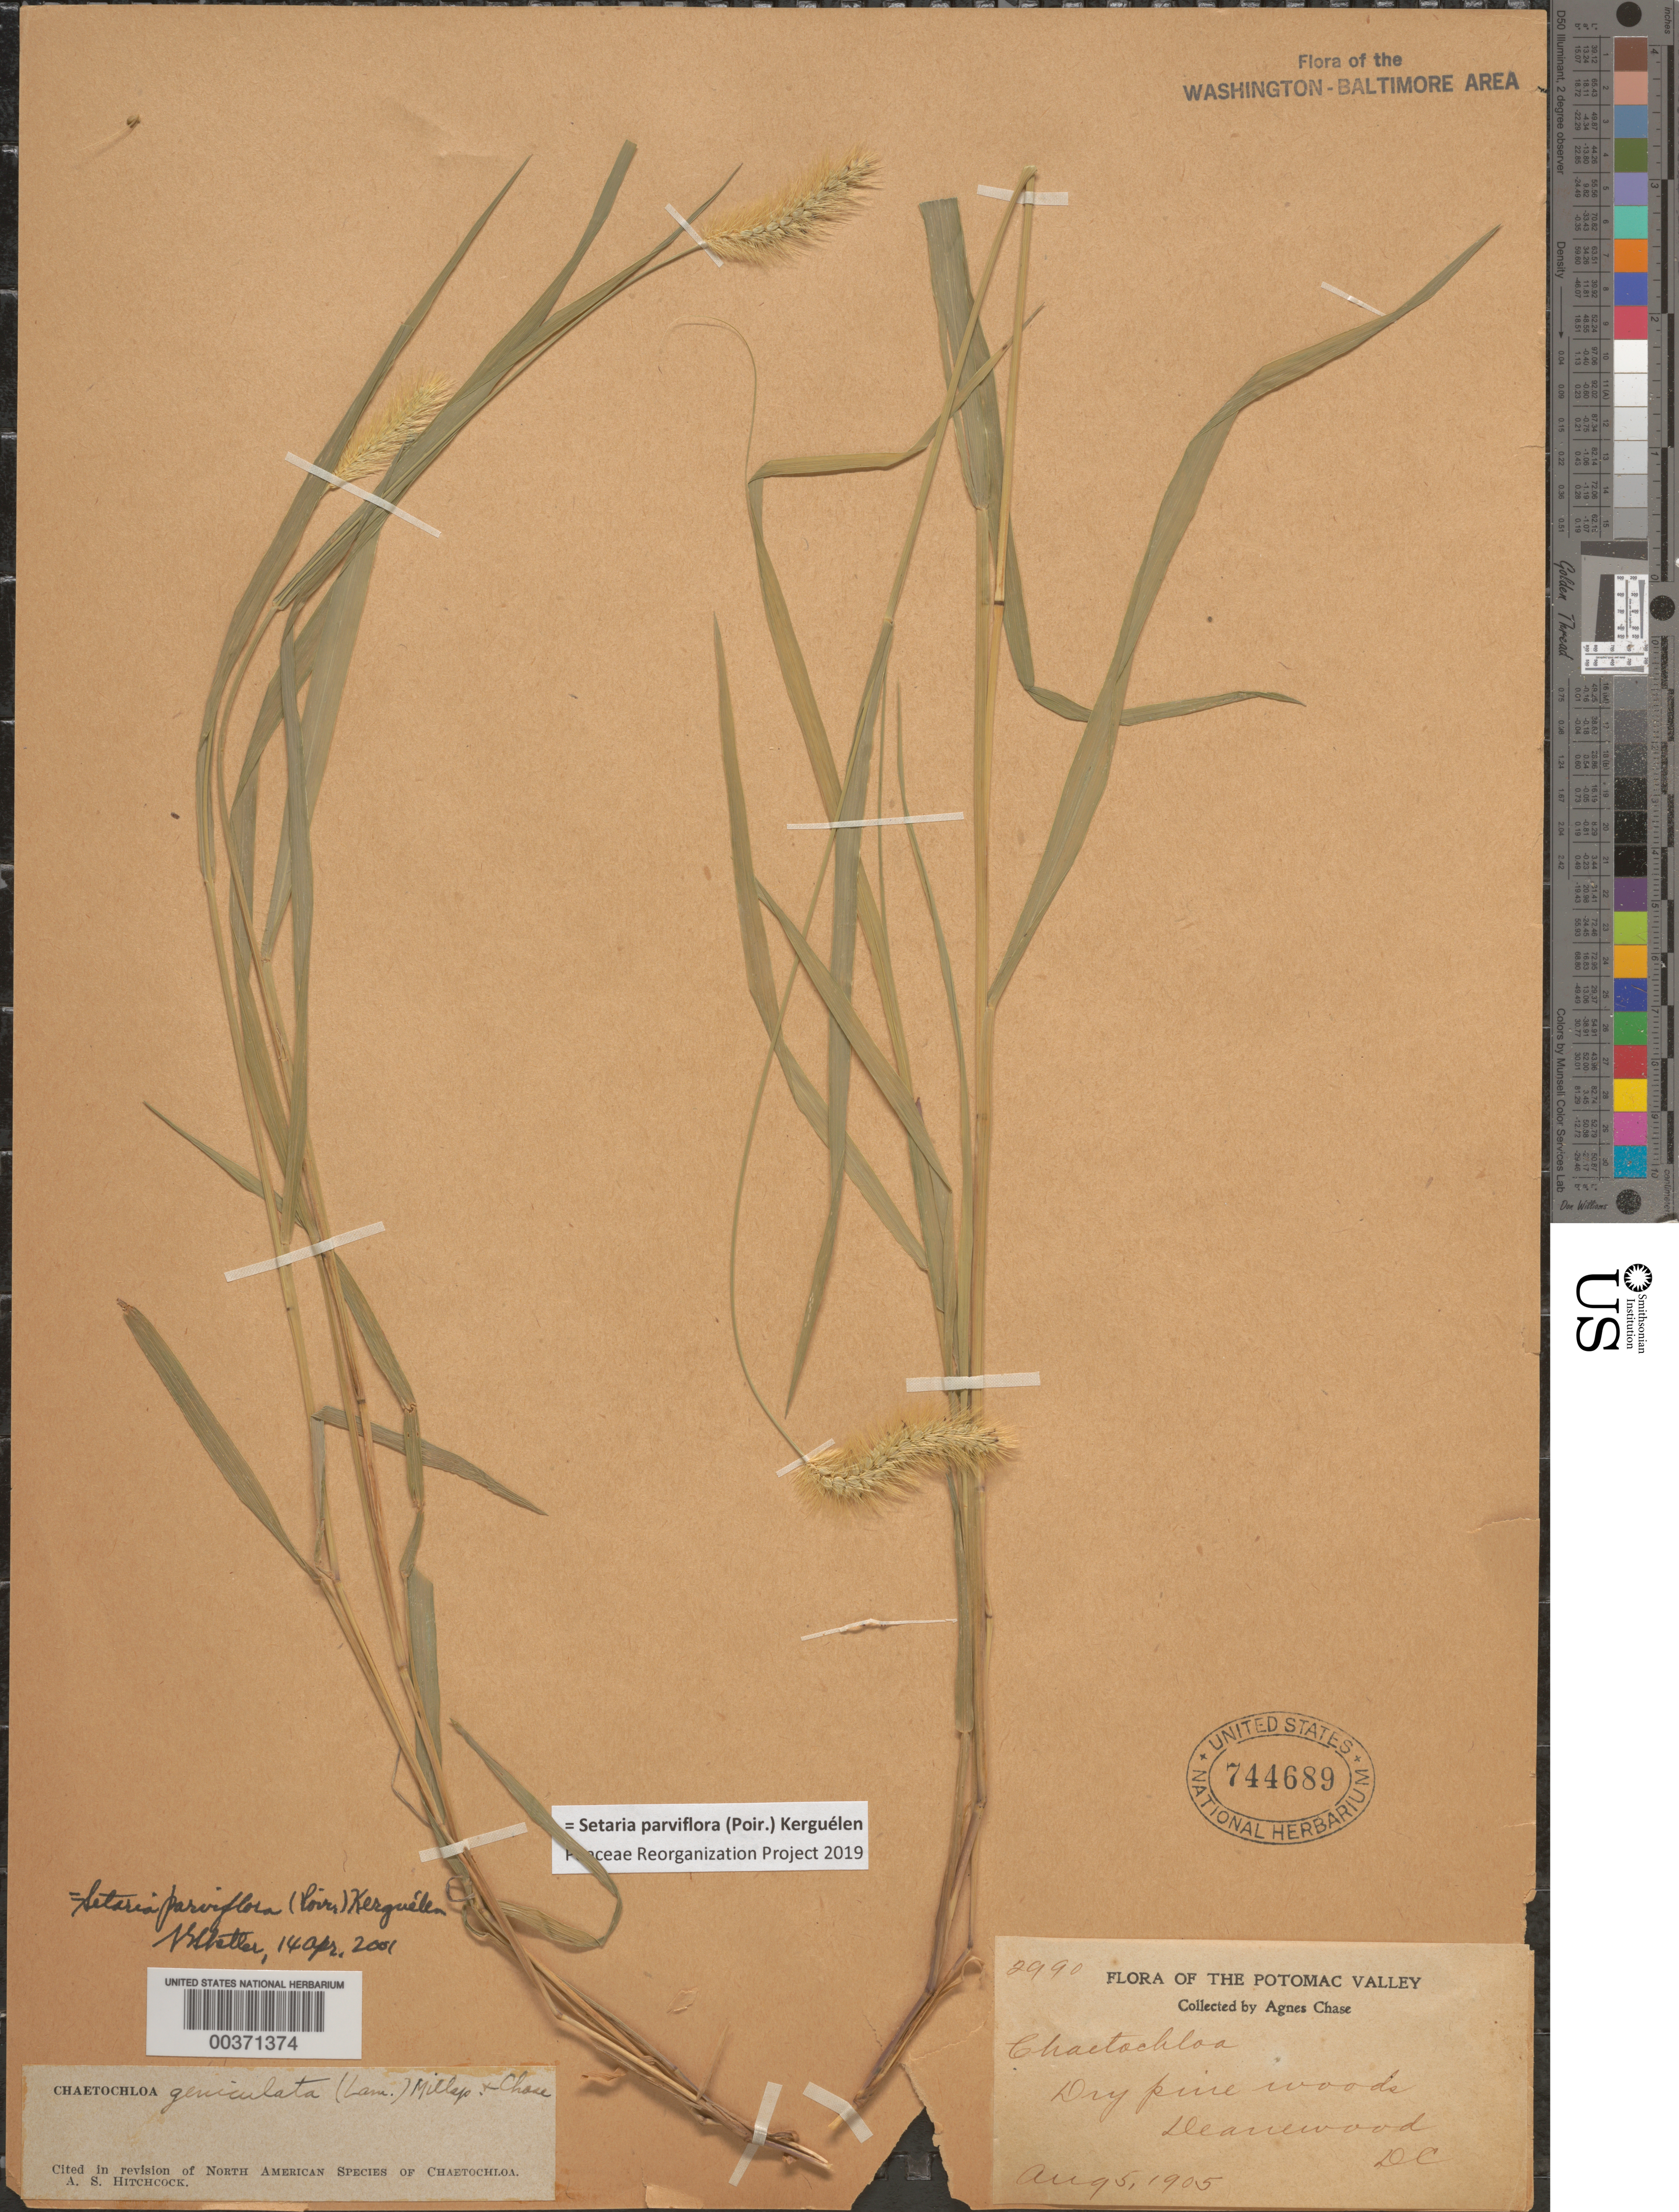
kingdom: Plantae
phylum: Tracheophyta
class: Liliopsida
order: Poales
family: Poaceae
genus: Setaria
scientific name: Setaria parviflora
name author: (Poir.) Kerguélen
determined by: Shetler, Stanwyn G., (US), NMNH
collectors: A. Chase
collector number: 2990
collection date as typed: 05 Aug 1905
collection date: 1905-08-05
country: United States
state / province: District of Columbia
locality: Deanwood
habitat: Dry pine woods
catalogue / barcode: US 744689